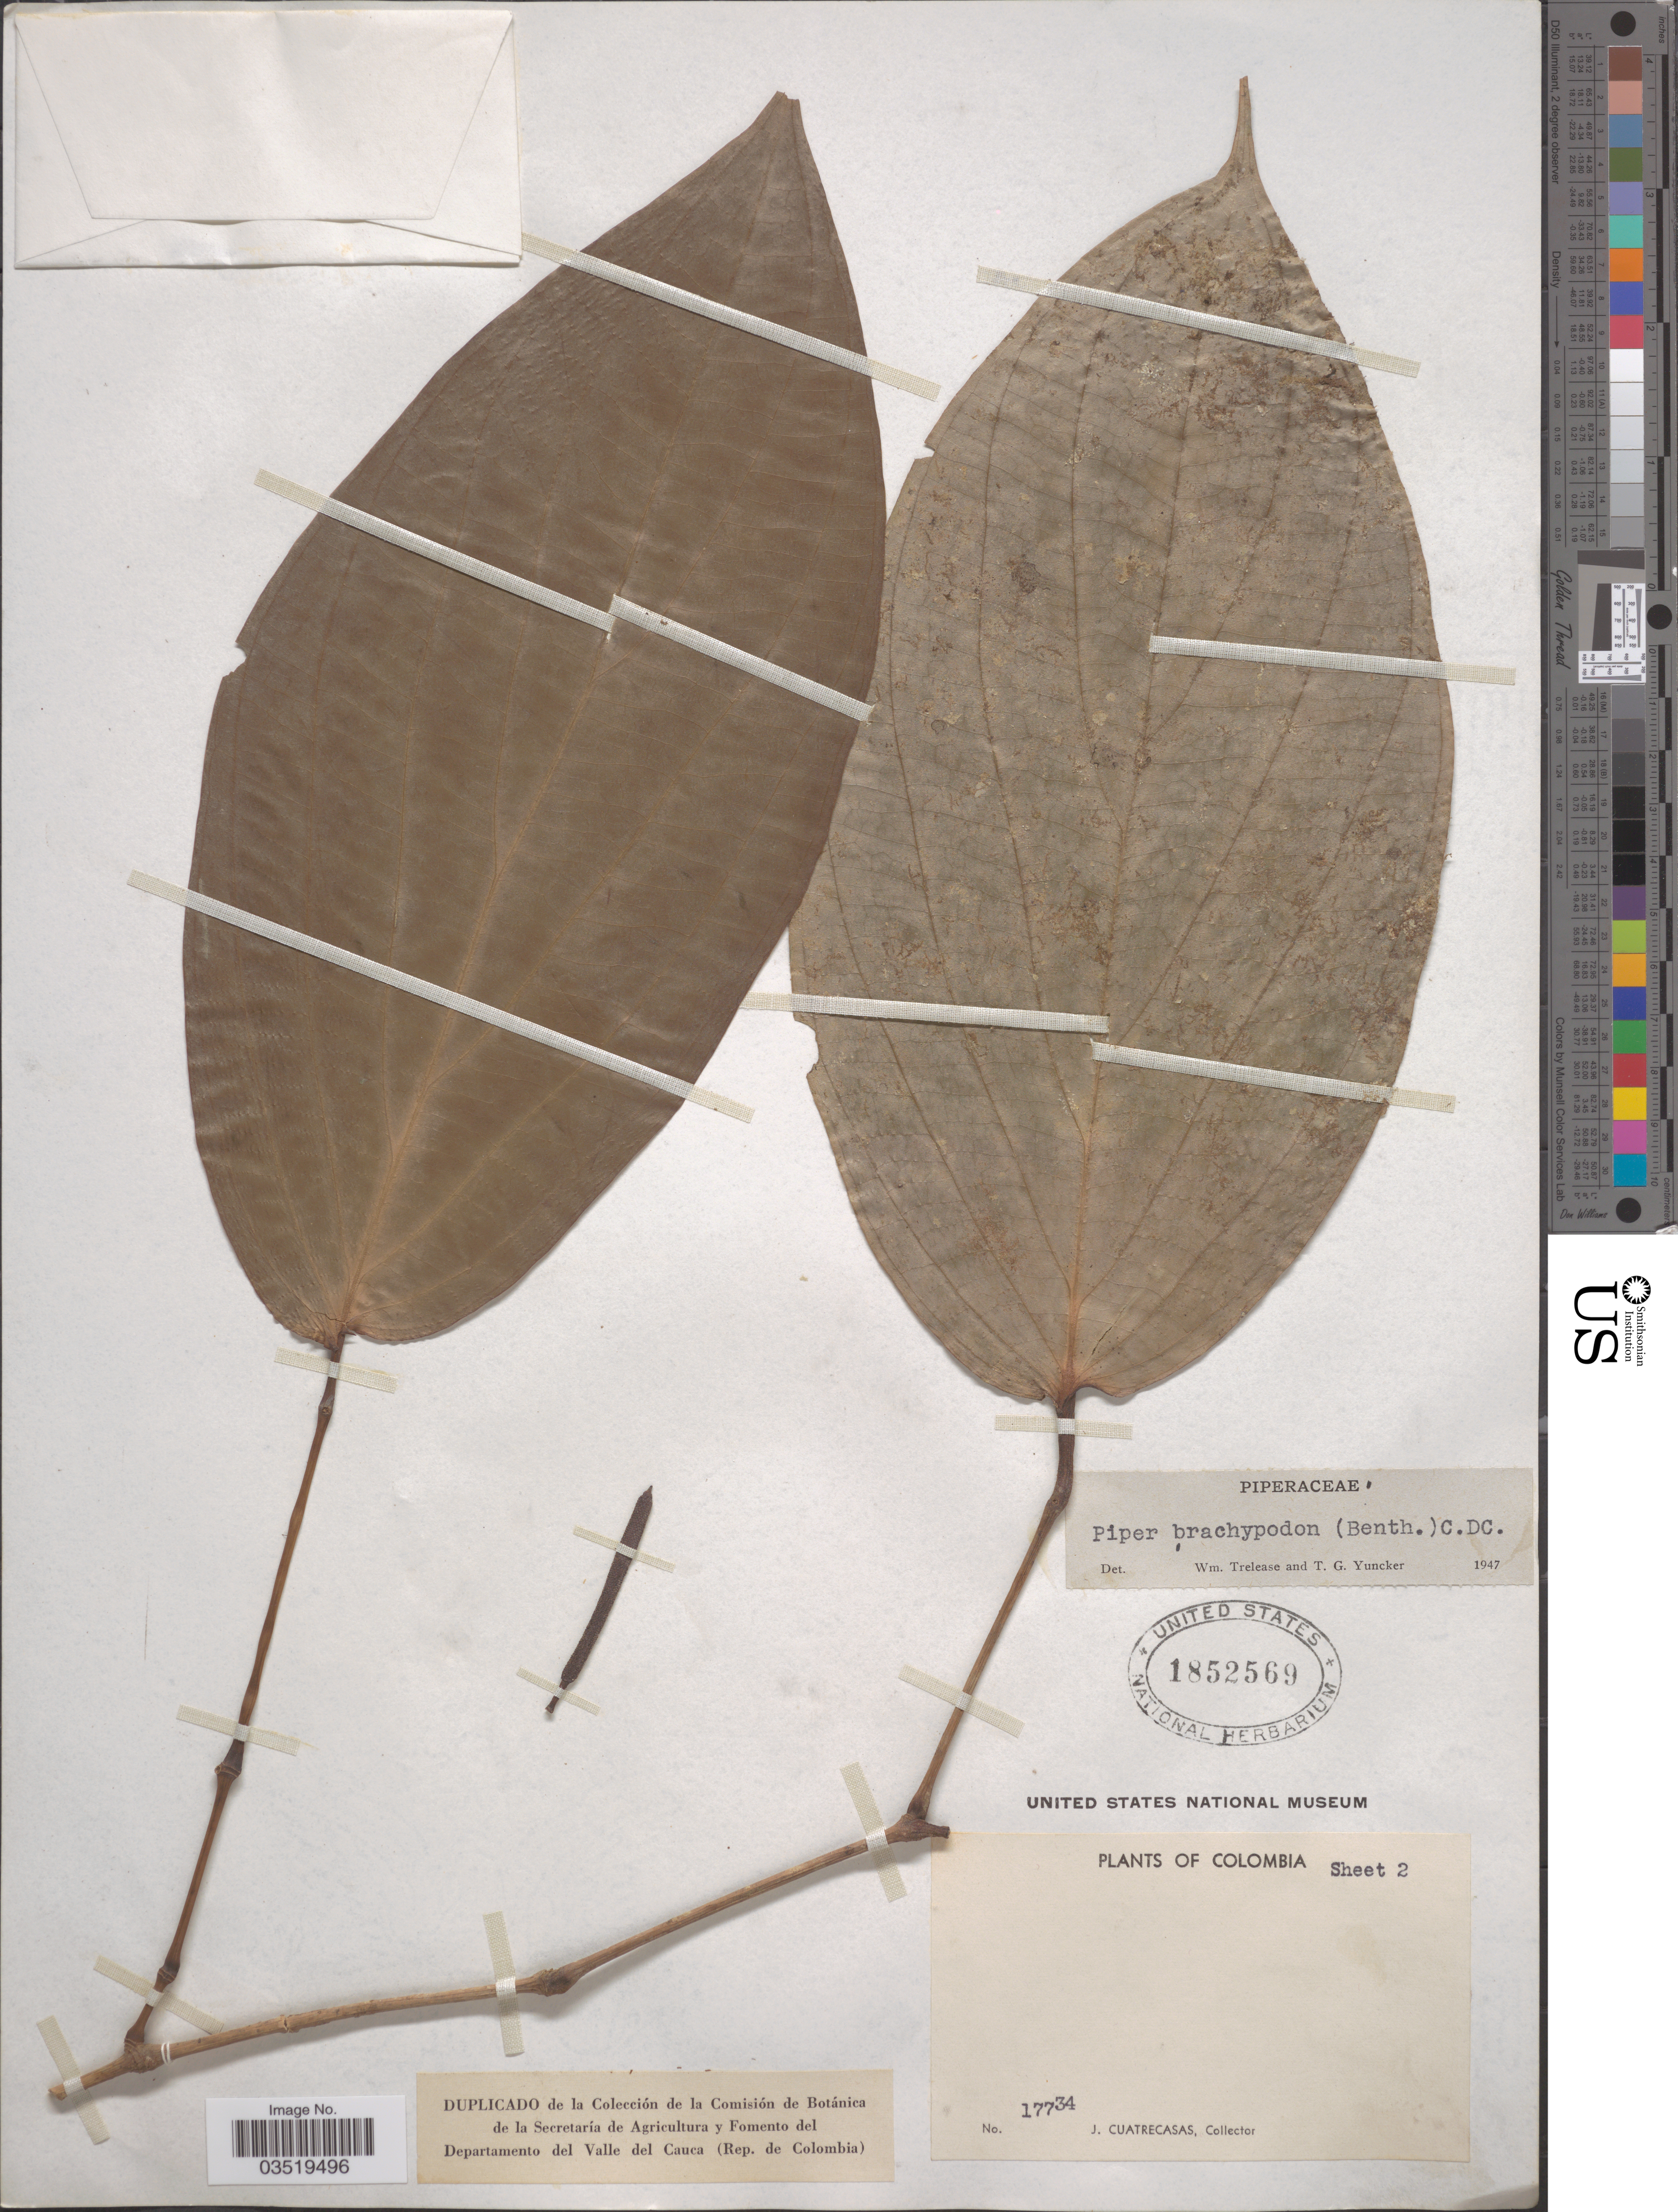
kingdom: Plantae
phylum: Tracheophyta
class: Magnoliopsida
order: Piperales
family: Piperaceae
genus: Piper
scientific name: Piper brachypodon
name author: (Benth.) C. DC.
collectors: J. Cuatrecasas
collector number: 17734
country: Colombia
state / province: Valle del Cauca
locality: Departamento del Valle del Cauca (Rep. de Colombia).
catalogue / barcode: US 1852569